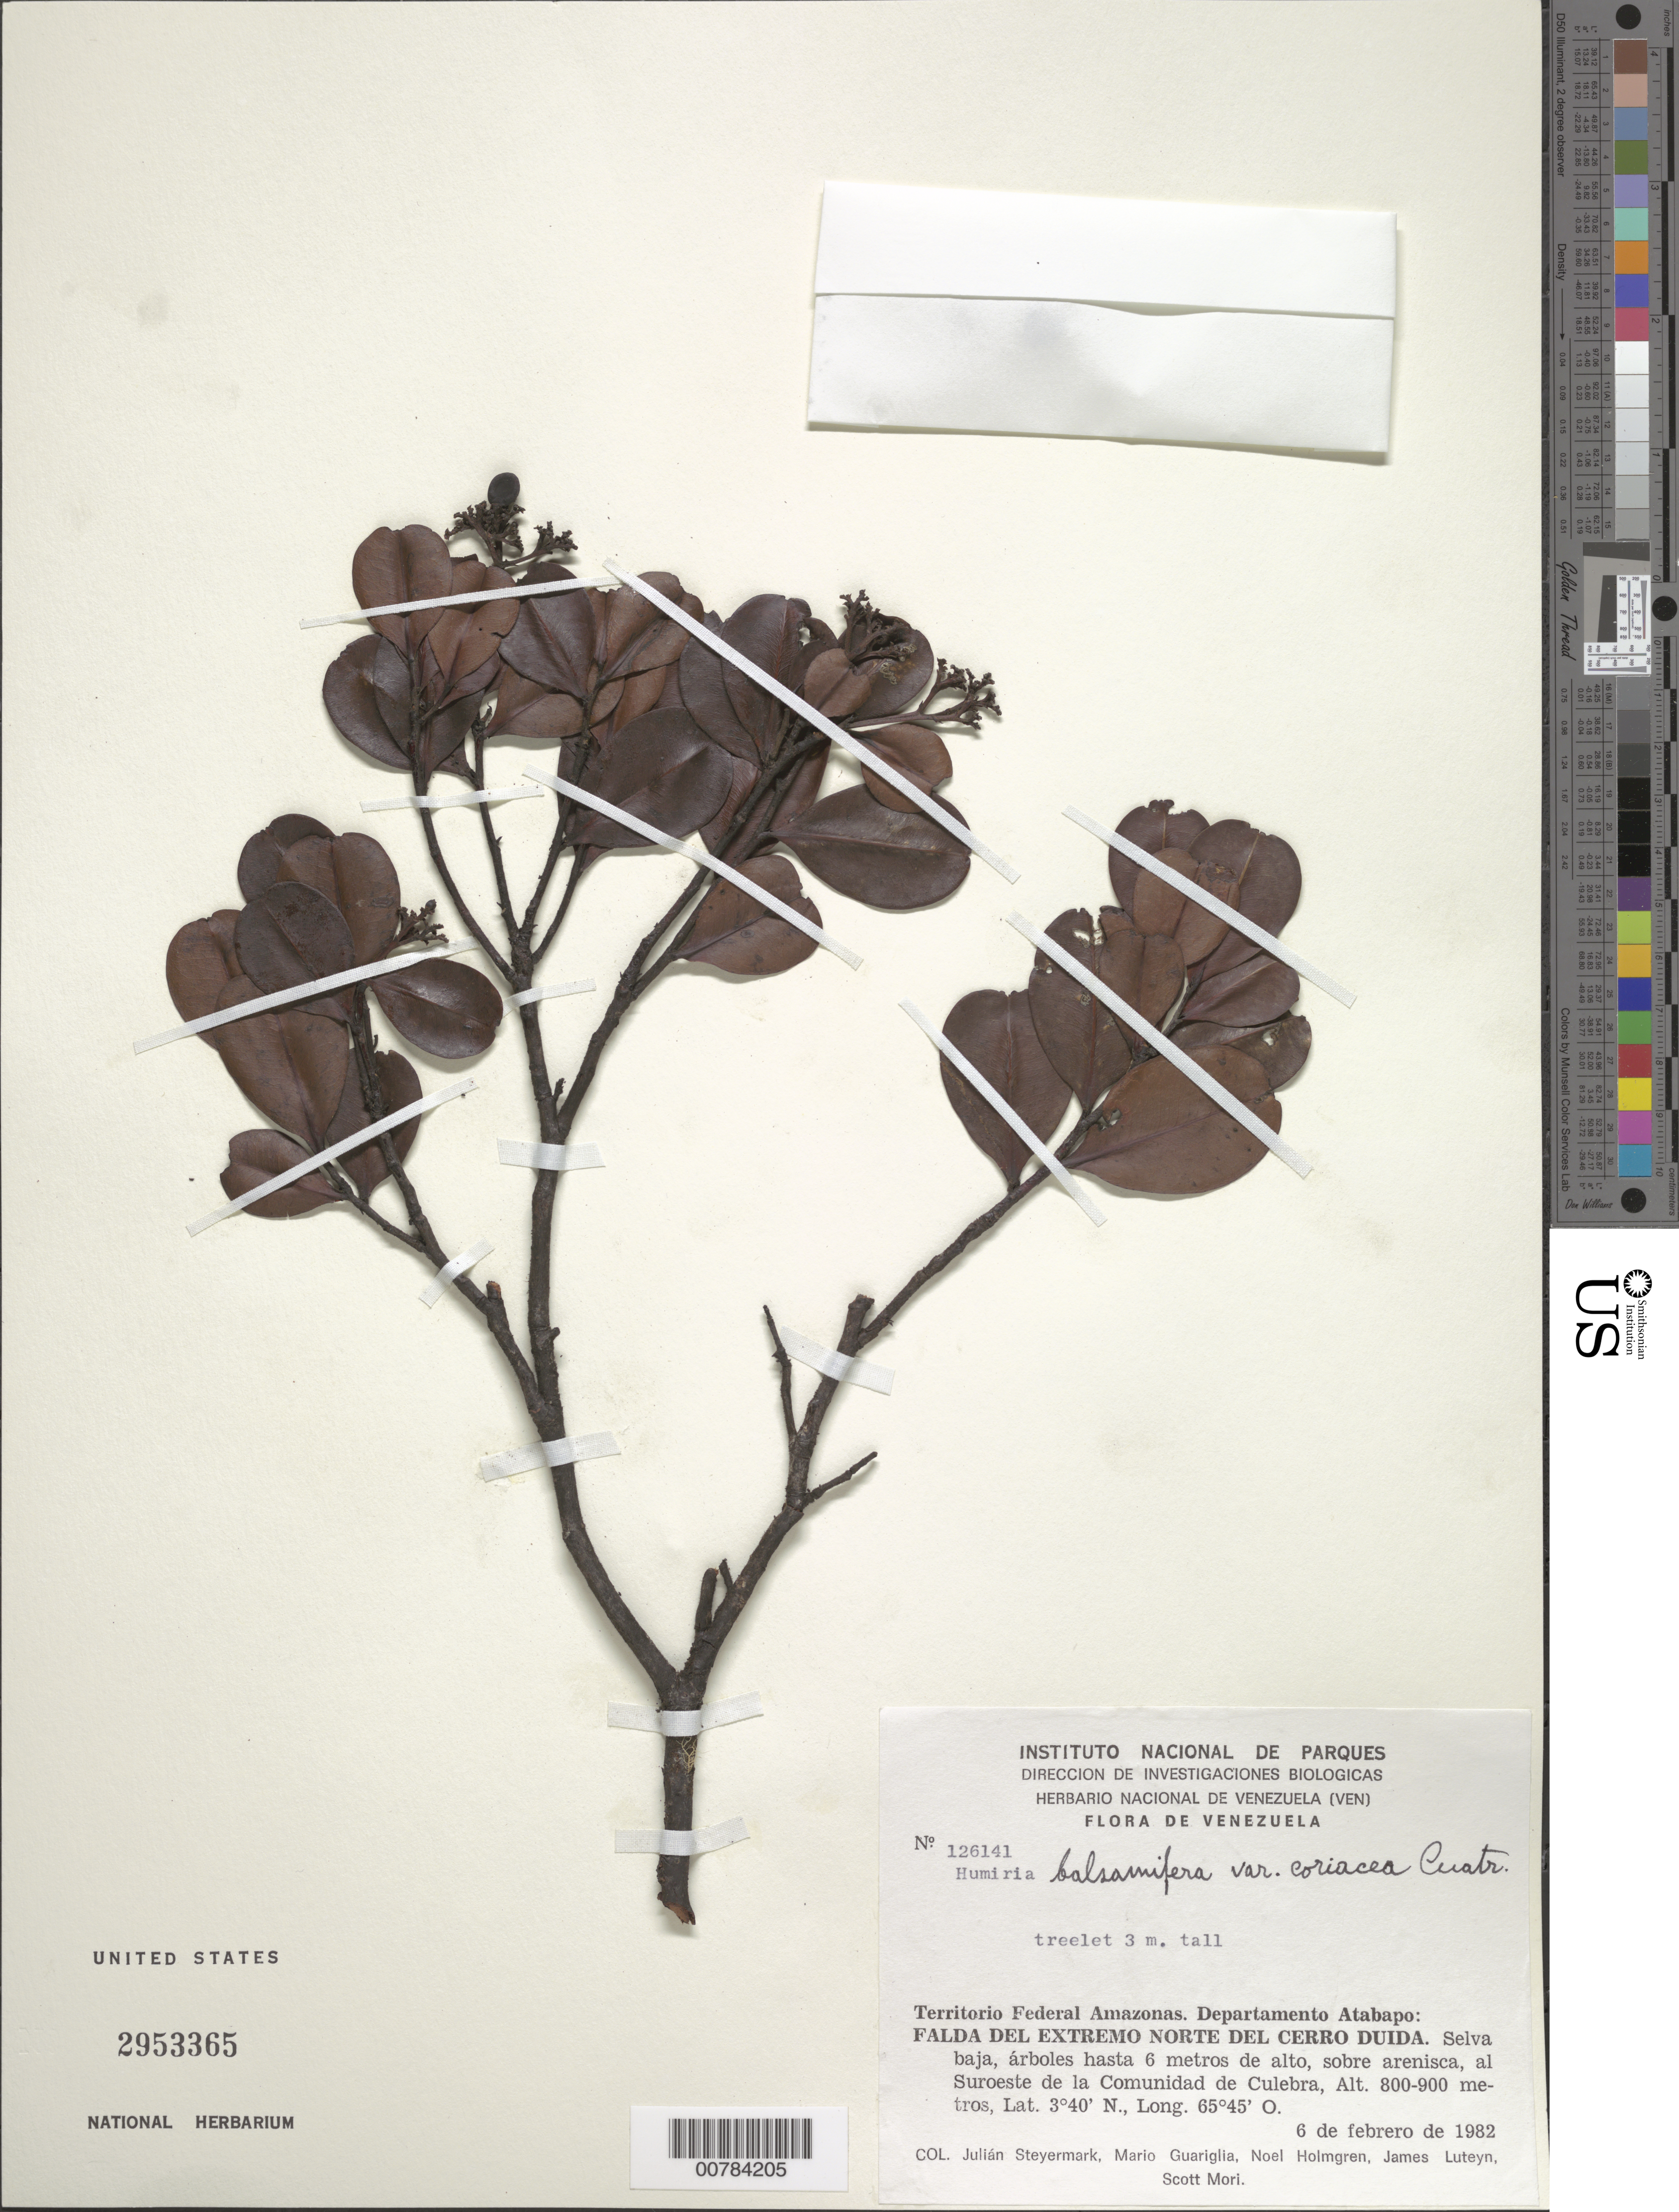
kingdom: Plantae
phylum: Tracheophyta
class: Magnoliopsida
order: Malpighiales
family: Humiriaceae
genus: Humiria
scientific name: Humiria balsamifera var. coriacea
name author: Cuatrec.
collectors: J. Steyermark, M. Guariglia P., N. H. Holmgren, J. L. Luteyn & S. Mori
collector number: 126141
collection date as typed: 6-Feb-82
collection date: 1982-02-06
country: Venezuela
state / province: Amazonas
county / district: Atabapo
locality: Cerro Duida, extreme north side, southwest of Culebra community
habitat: Edge of low forest with trees up to 6 m; on sandstone (selva baja, árboles hasta 6 m de alto; sobre arenisca)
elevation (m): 800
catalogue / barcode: US 2953365